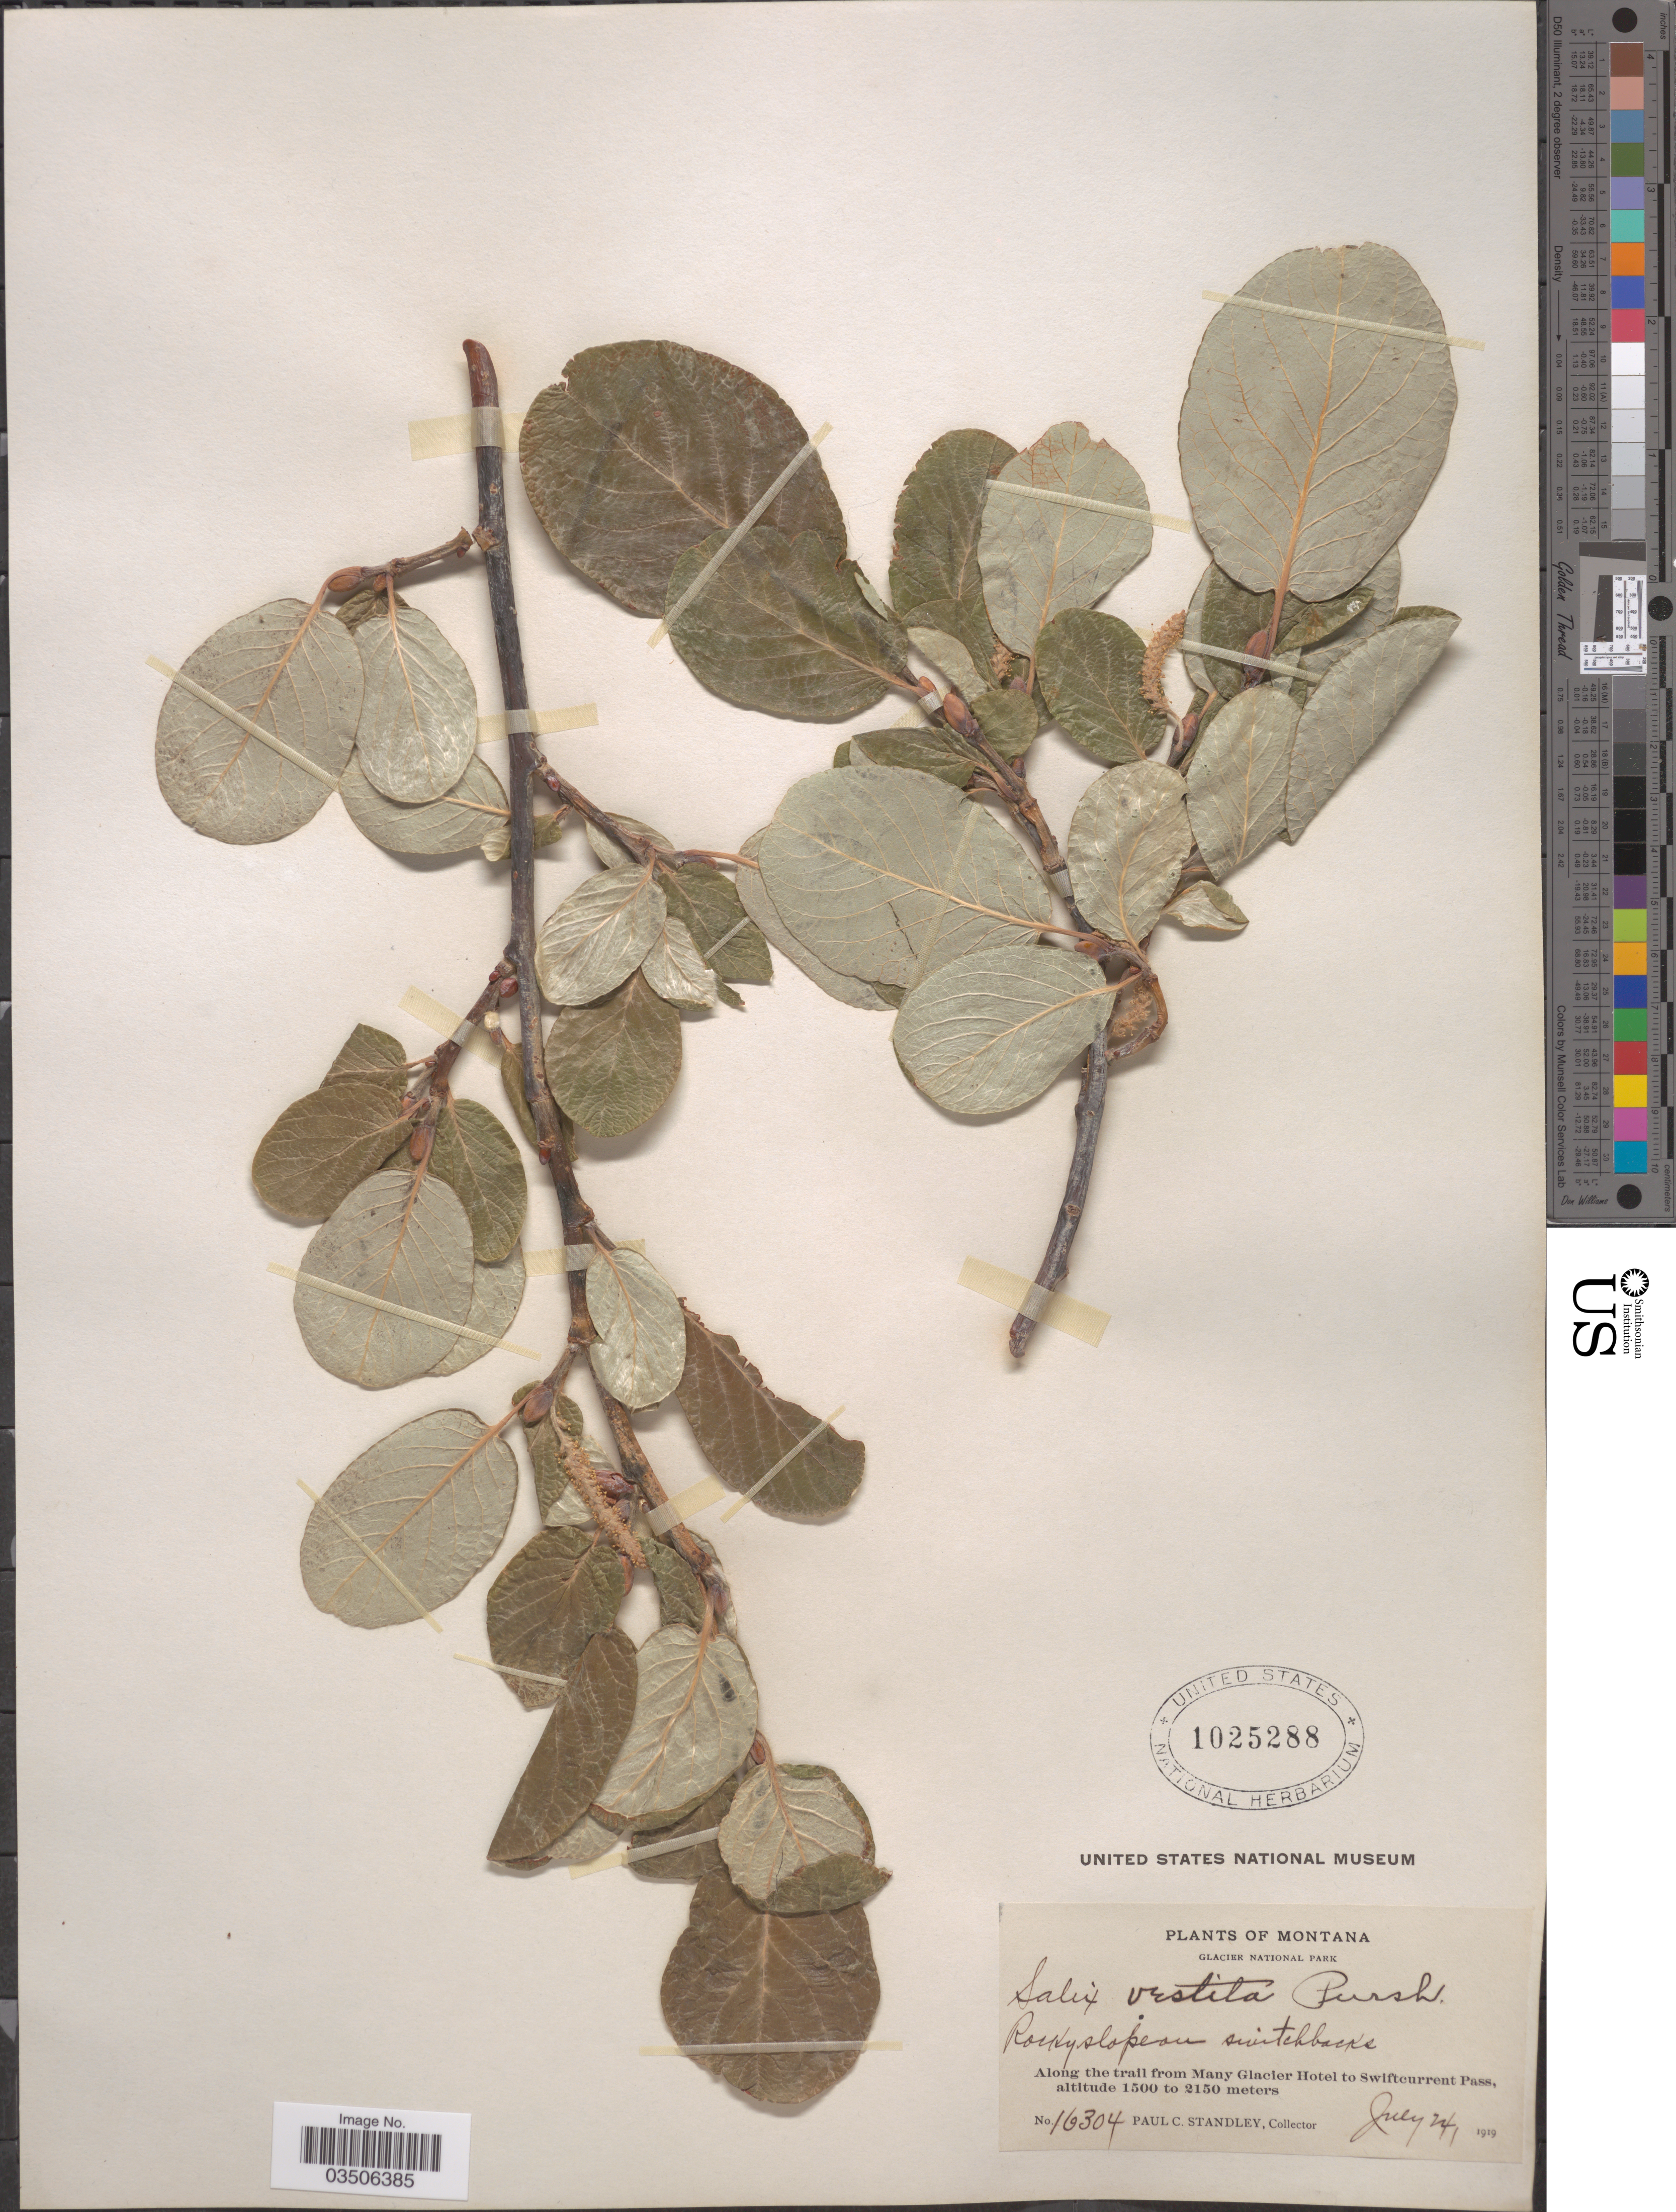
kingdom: Plantae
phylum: Tracheophyta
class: Magnoliopsida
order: Malpighiales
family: Salicaceae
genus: Salix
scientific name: Salix vestita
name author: Pursh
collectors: P. C. Standley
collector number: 16304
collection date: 1919-07-24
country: United States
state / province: Montana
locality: Glacier National Park. Along the trail from Many Glacier Hotel to Swiftcurrent Pass.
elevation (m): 1500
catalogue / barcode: US 1025288